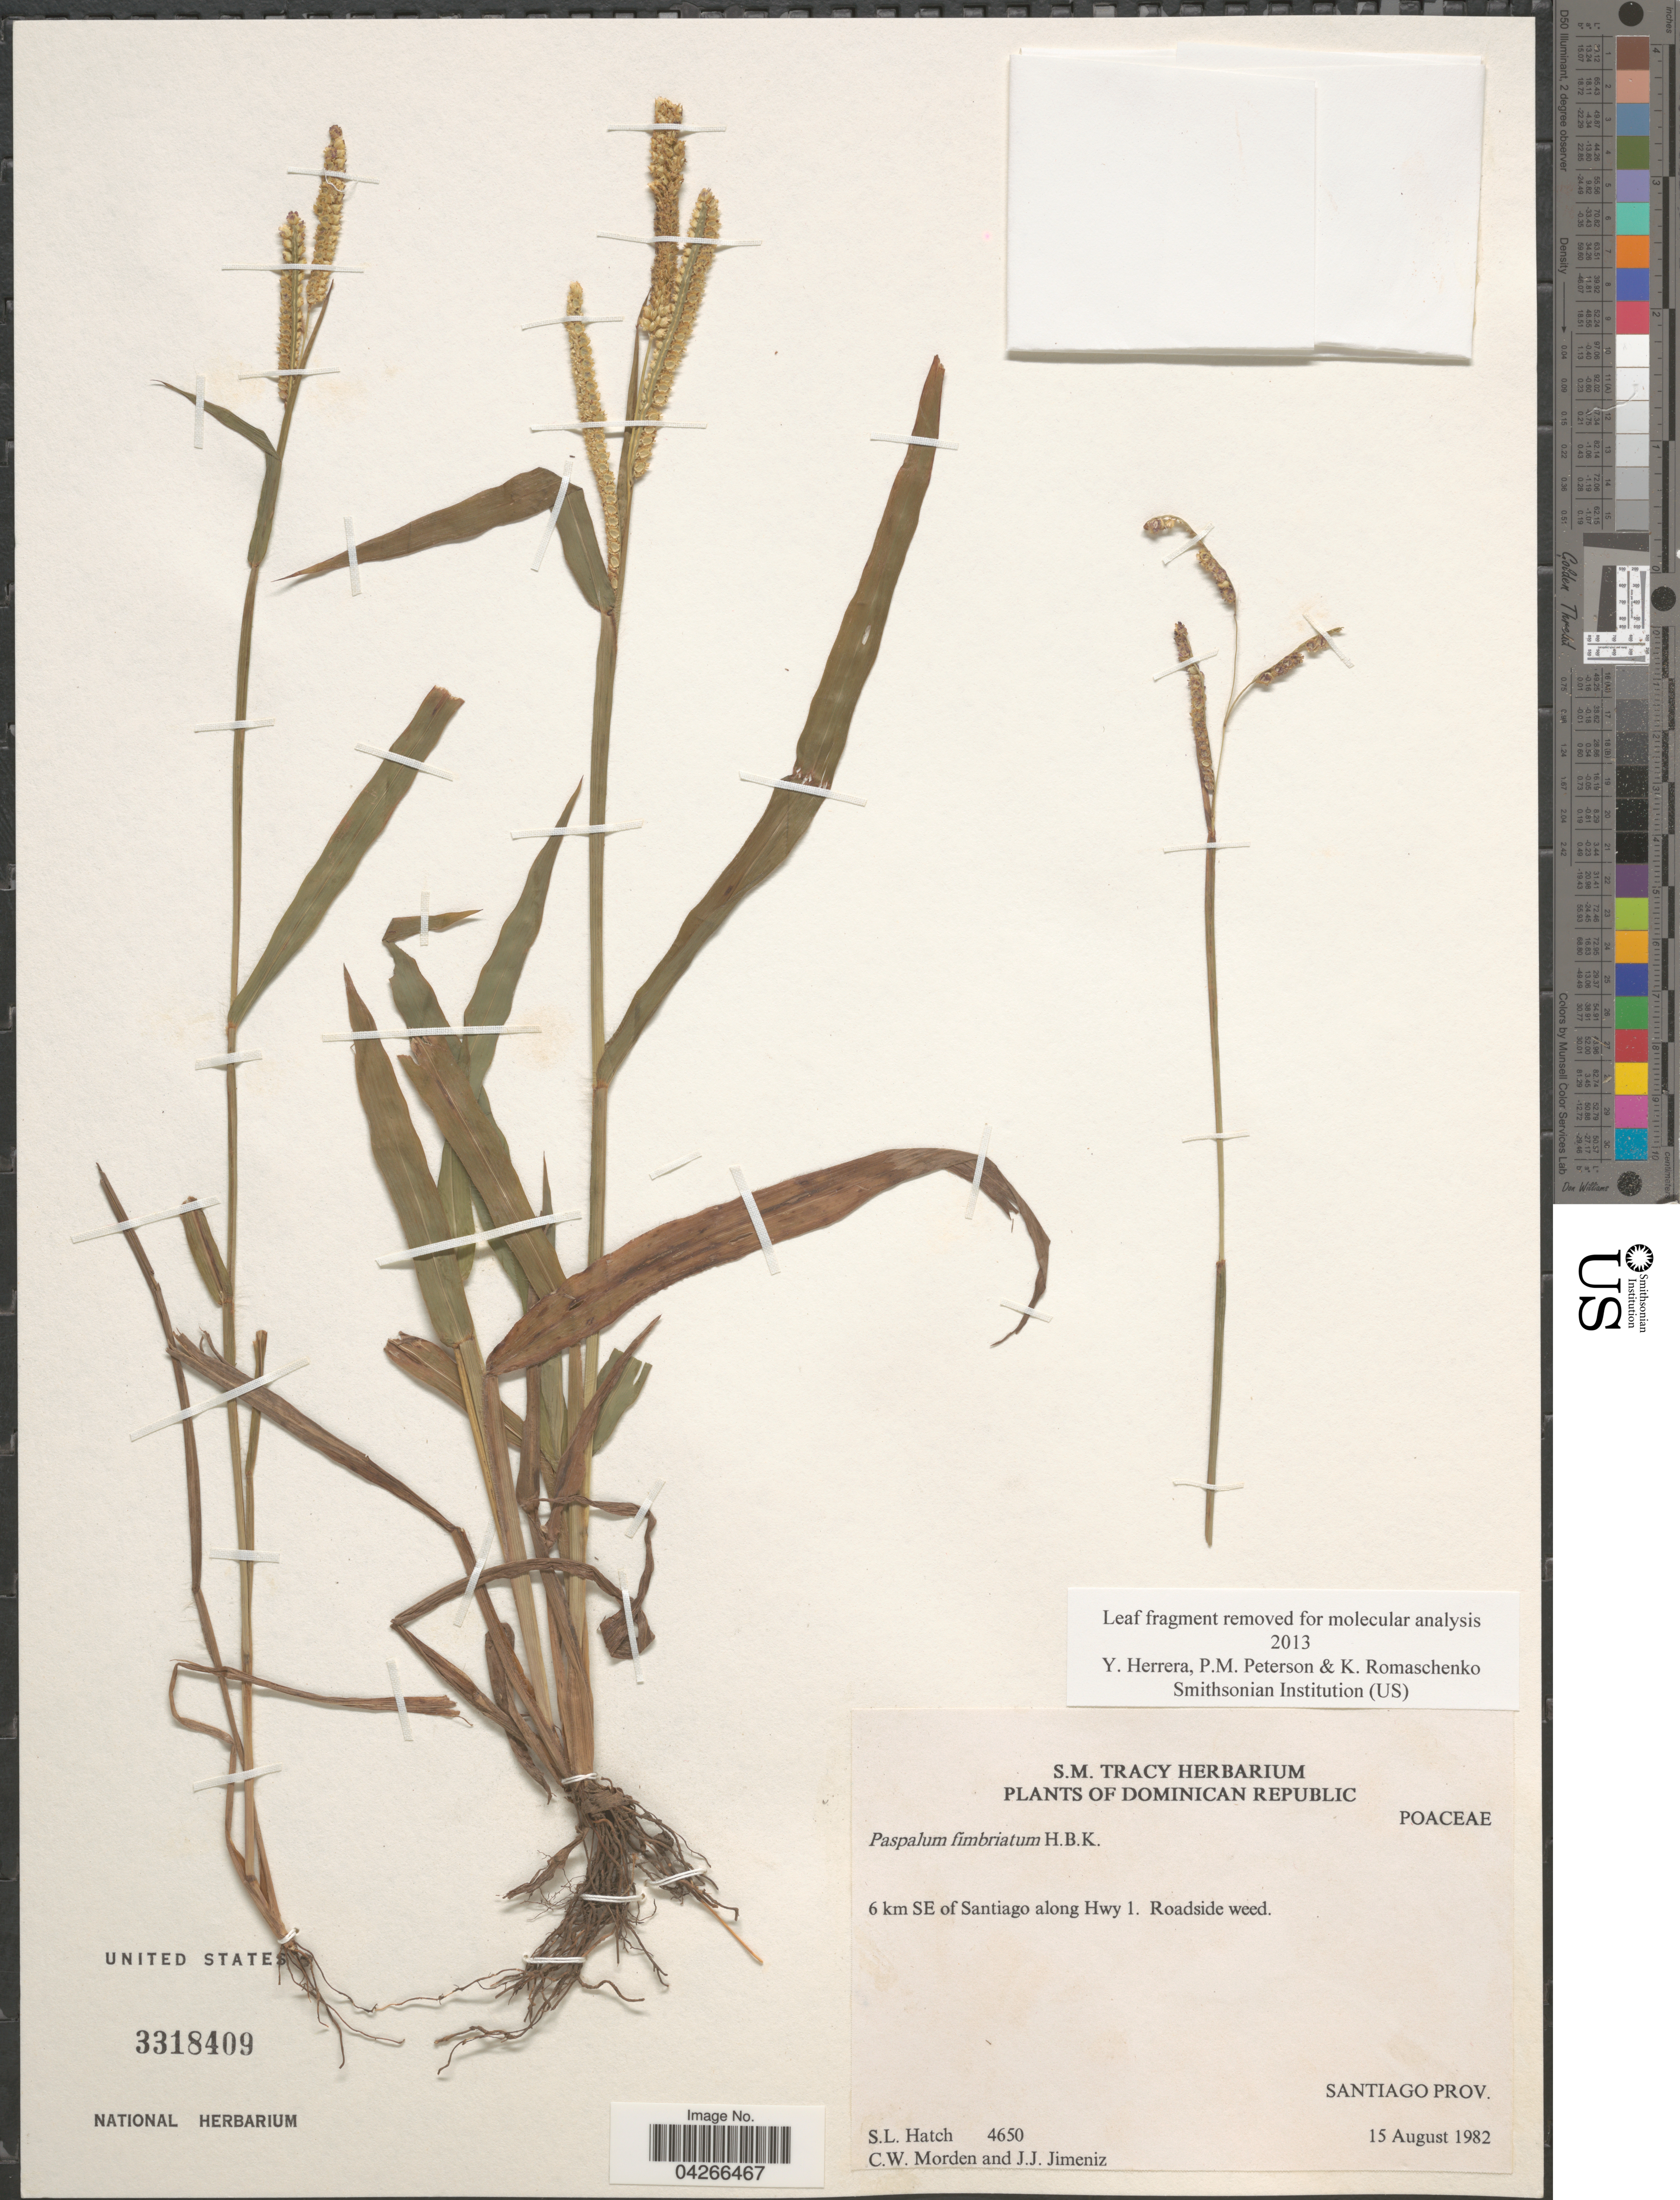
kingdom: Plantae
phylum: Tracheophyta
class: Liliopsida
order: Poales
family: Poaceae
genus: Paspalum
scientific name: Paspalum fimbriatum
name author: Kunth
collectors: S. Hatch, C. Morden & J. Jimeniz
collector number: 4650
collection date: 1982-08-15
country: Dominican Republic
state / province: Santiago Rodríguez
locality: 6 km SE of Santiago along Hwy 1. Santiago Prov.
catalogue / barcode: US 3318409